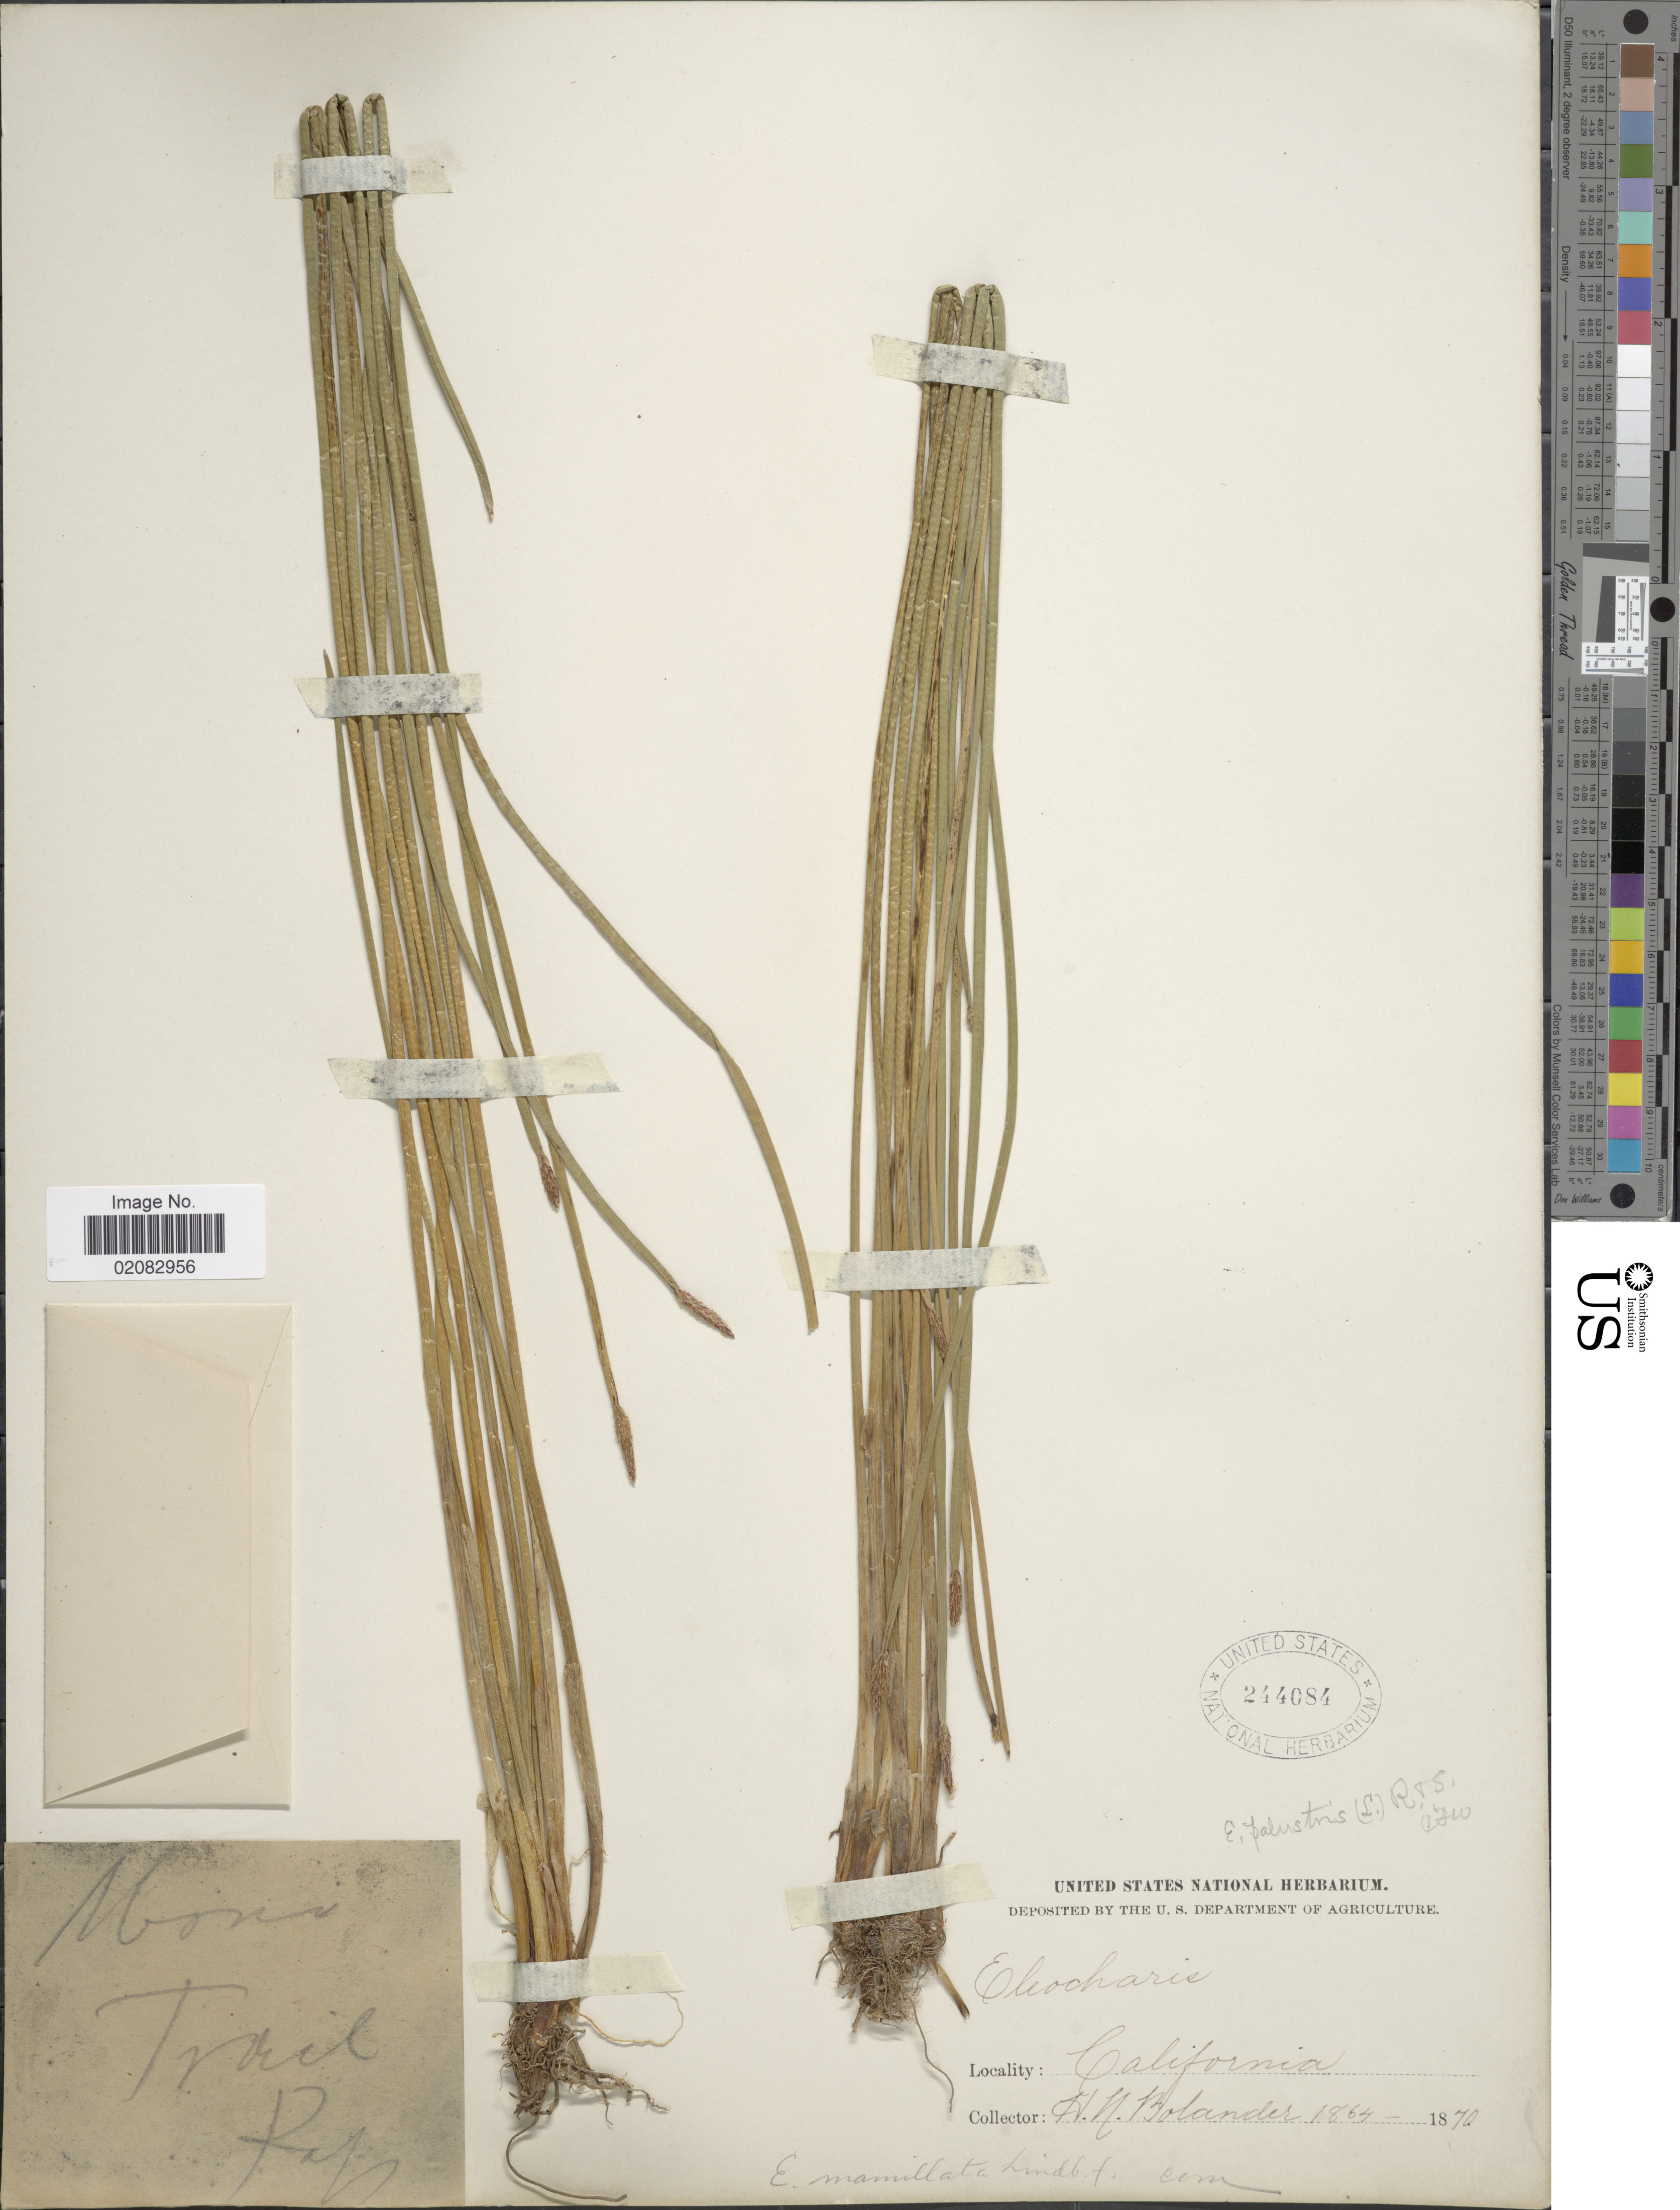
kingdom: Plantae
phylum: Tracheophyta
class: Liliopsida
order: Poales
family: Cyperaceae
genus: Eleocharis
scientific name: Eleocharis macrostachya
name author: Britton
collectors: H. Bolander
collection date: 1864/1870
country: United States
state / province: California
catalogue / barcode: US 244084